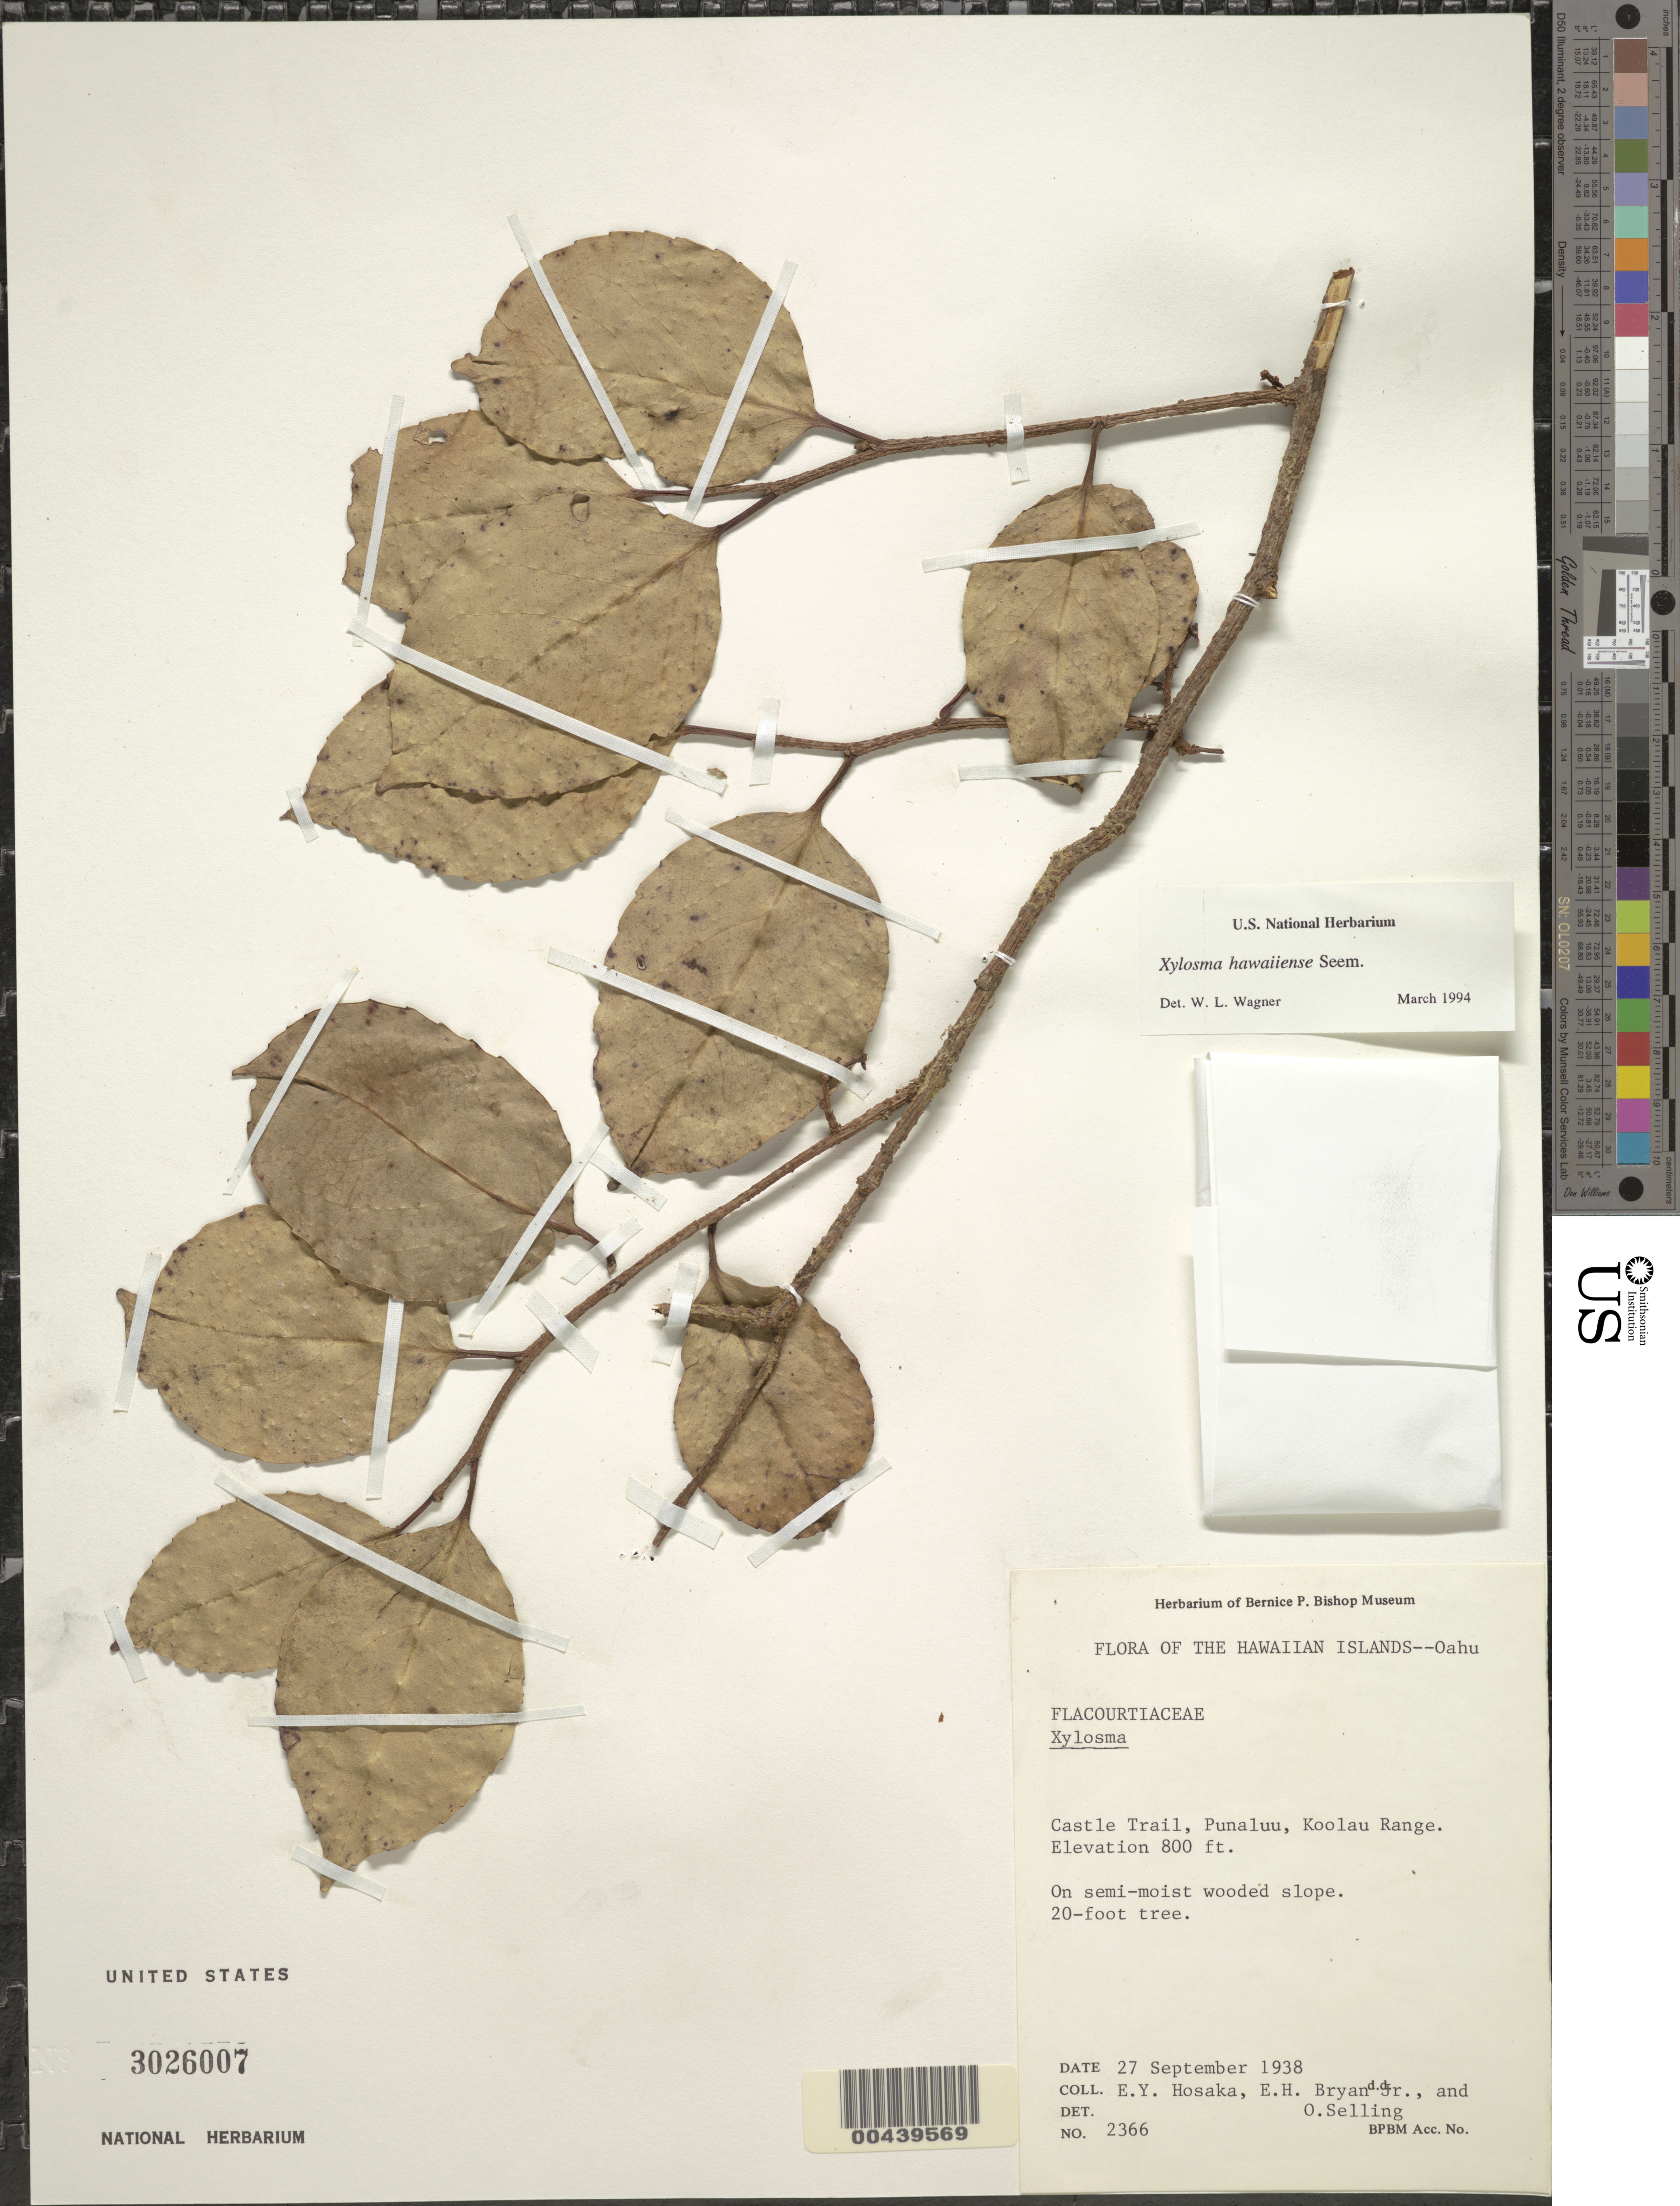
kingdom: Plantae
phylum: Tracheophyta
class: Magnoliopsida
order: Malpighiales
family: Salicaceae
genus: Xylosma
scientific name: Xylosma hawaiensis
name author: Seem.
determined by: Wagner, W. L., (BOT), Smithsonian Institution - National Museum of Natural History (UNITED STATES)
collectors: E. Y. Hosaka, E. Bryan Jr. & O. Selling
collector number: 2366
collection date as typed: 27 Sep 1938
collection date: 1938-09-27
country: United States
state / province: Hawaii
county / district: Kauai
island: Kaua'i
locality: Castle Trail, Punaluu, Koolau Range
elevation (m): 244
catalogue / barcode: US 3026007